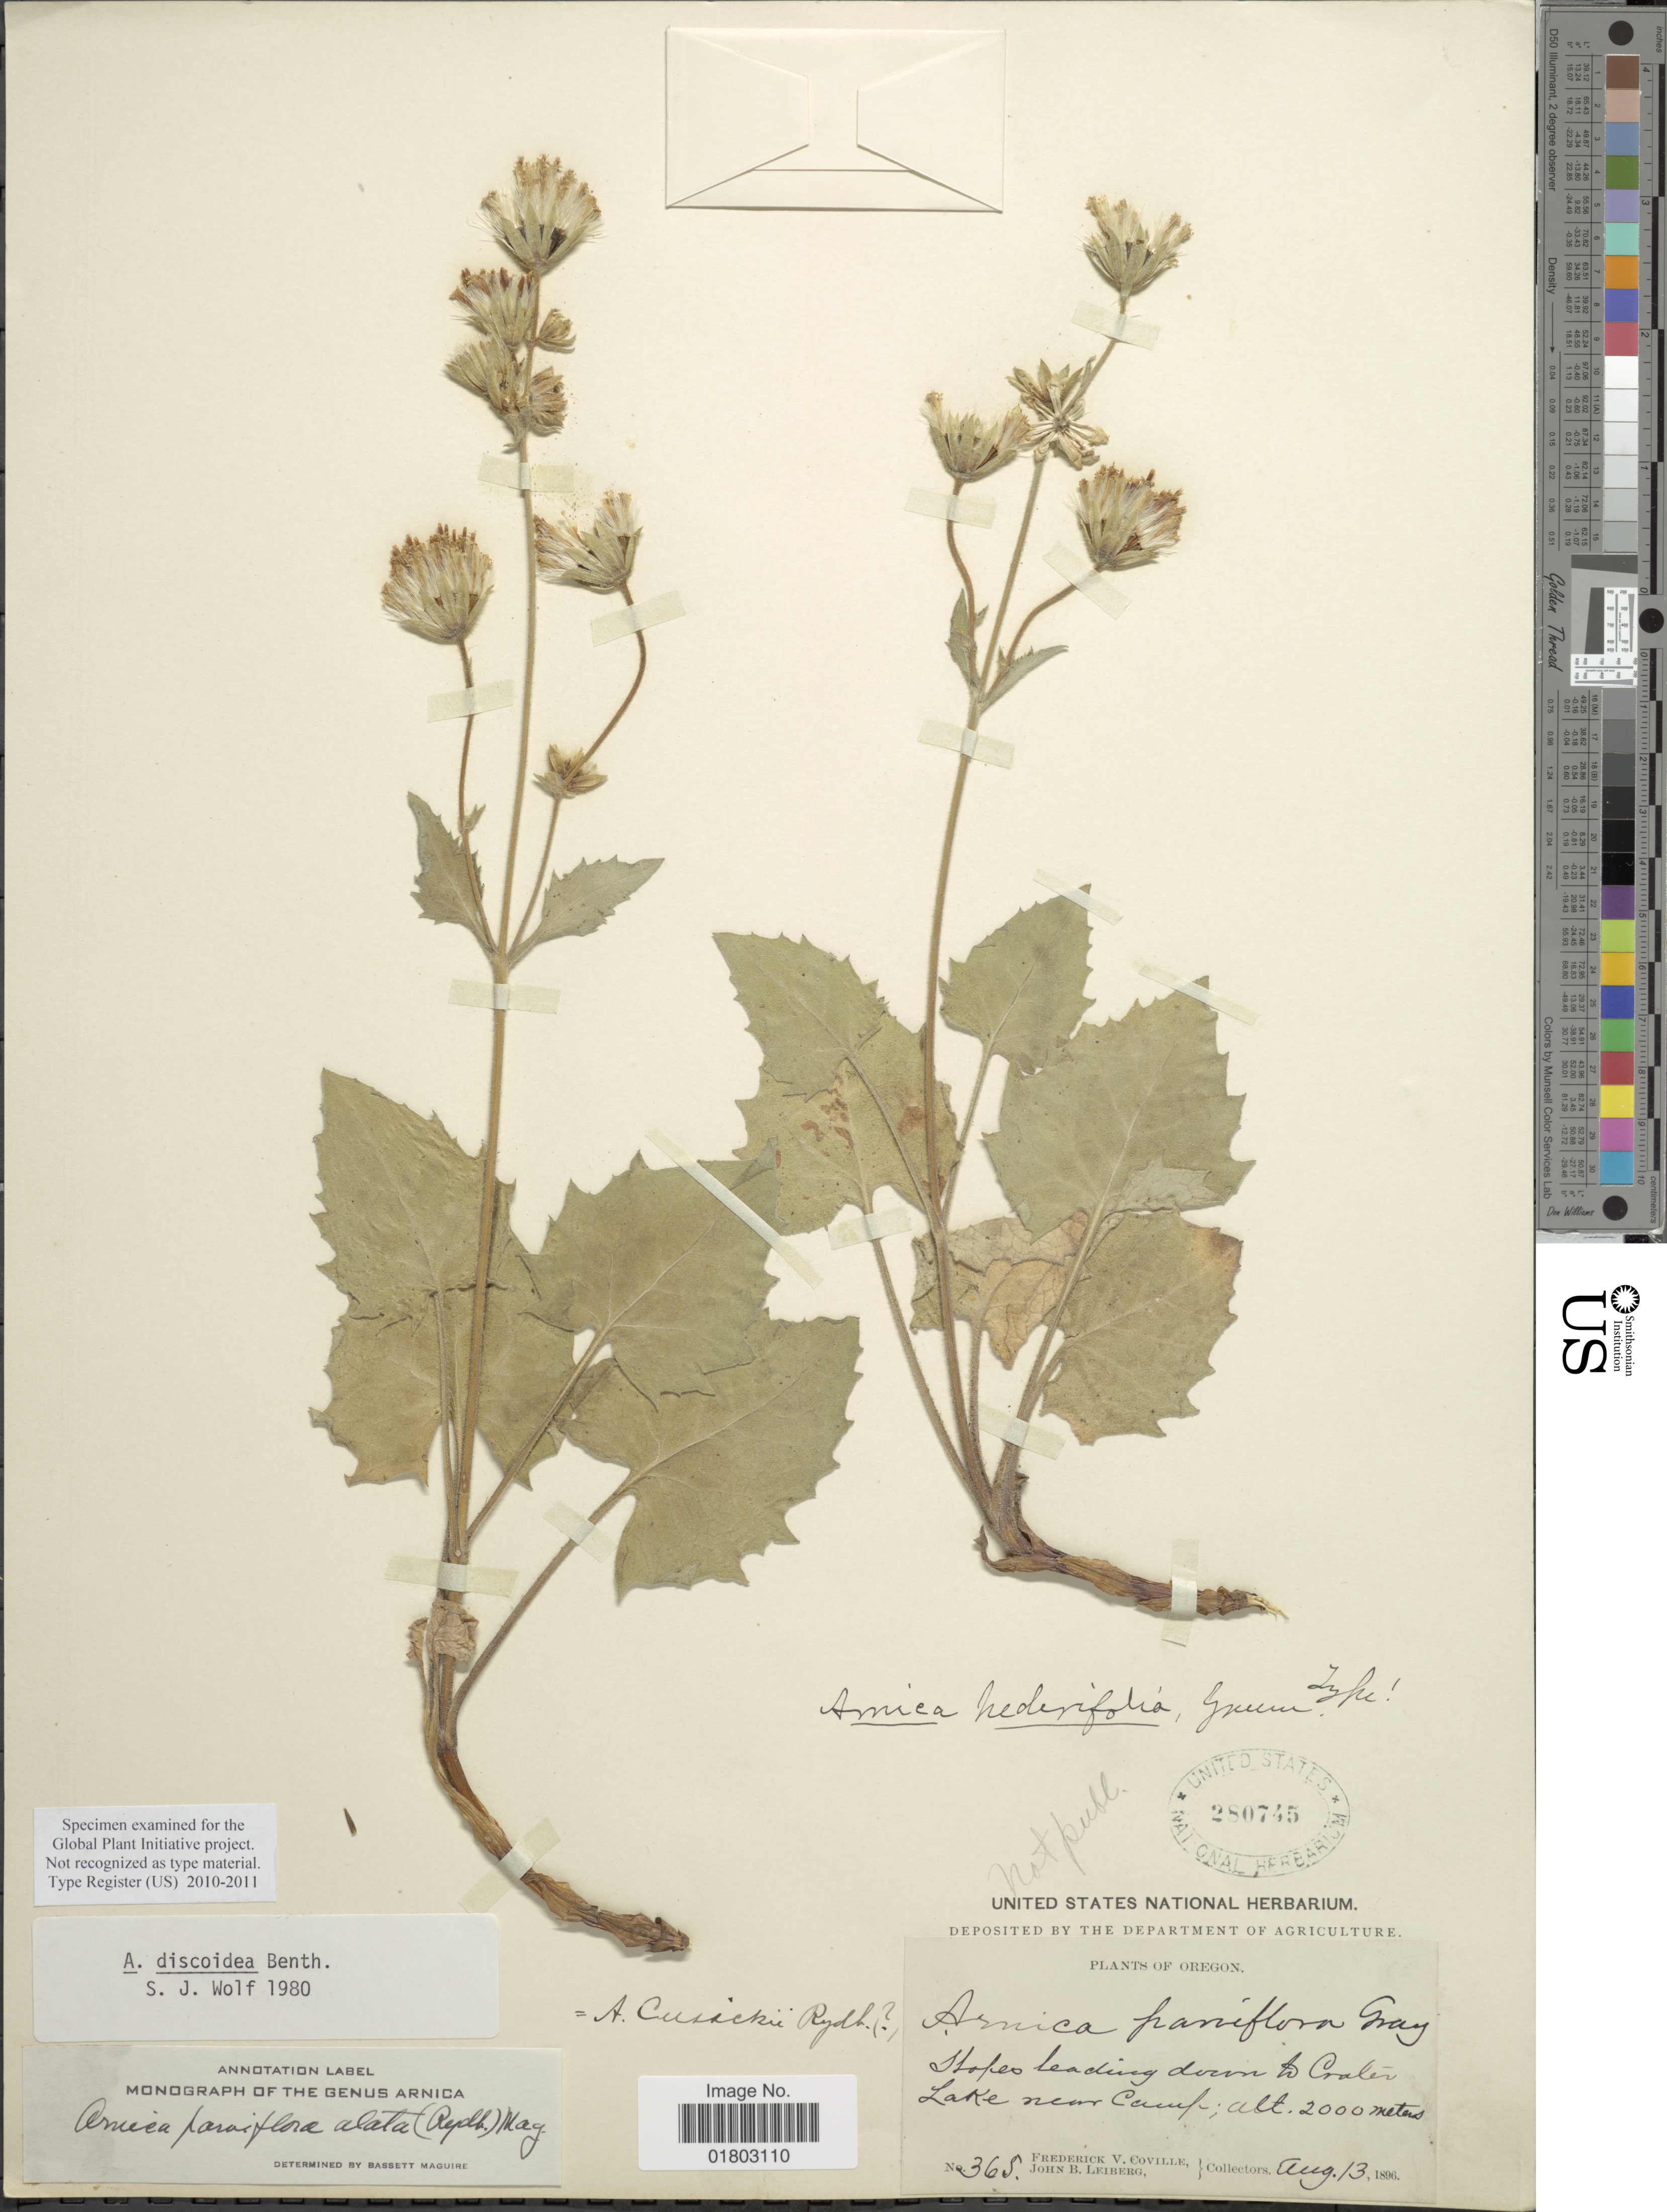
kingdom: Plantae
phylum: Tracheophyta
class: Magnoliopsida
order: Asterales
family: Asteraceae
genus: Arnica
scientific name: Arnica discoidea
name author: Benth.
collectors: F. V. Coville & J. B. Leiberg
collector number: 365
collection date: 1896-08-13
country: United States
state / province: Oregon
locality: Slopes leading down to Crater Lake near Camp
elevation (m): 2000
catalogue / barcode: US 280745